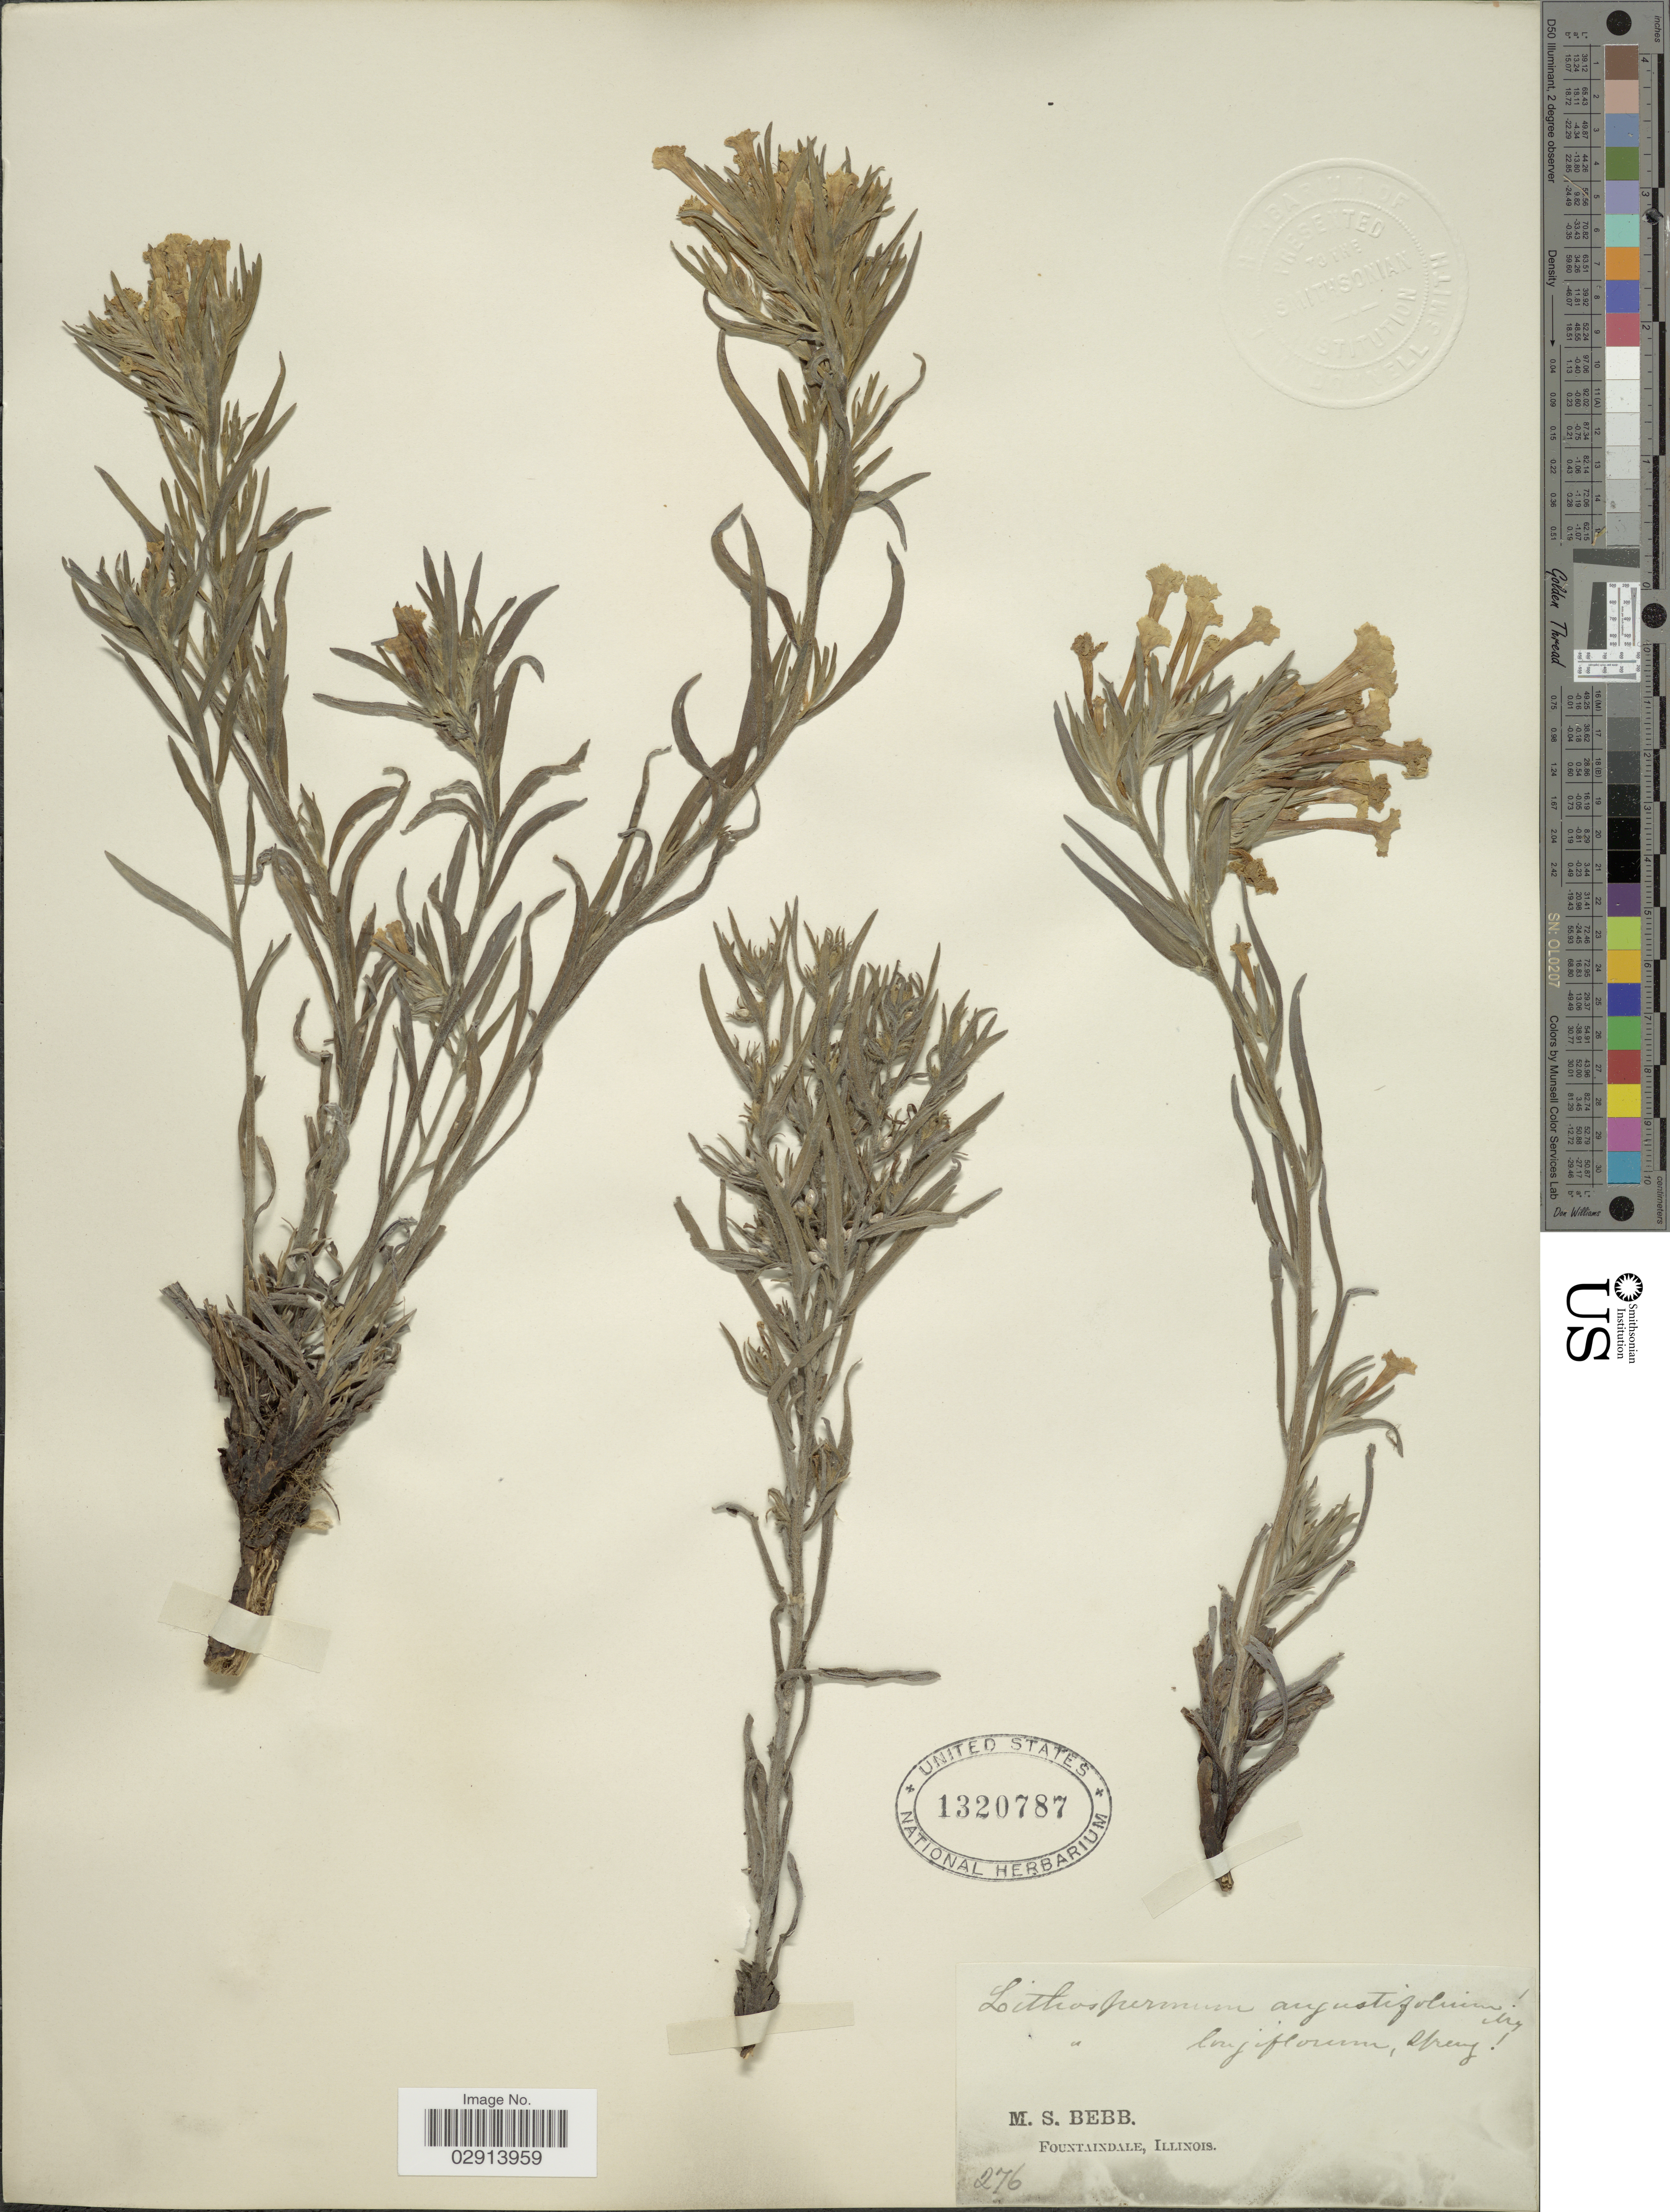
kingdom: Plantae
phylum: Tracheophyta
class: Magnoliopsida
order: Boraginales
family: Boraginaceae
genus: Lithospermum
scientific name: Lithospermum incisum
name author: Lehm.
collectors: M. Bebb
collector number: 276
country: United States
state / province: Illinois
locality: Fountaindale.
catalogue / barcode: US 1320787